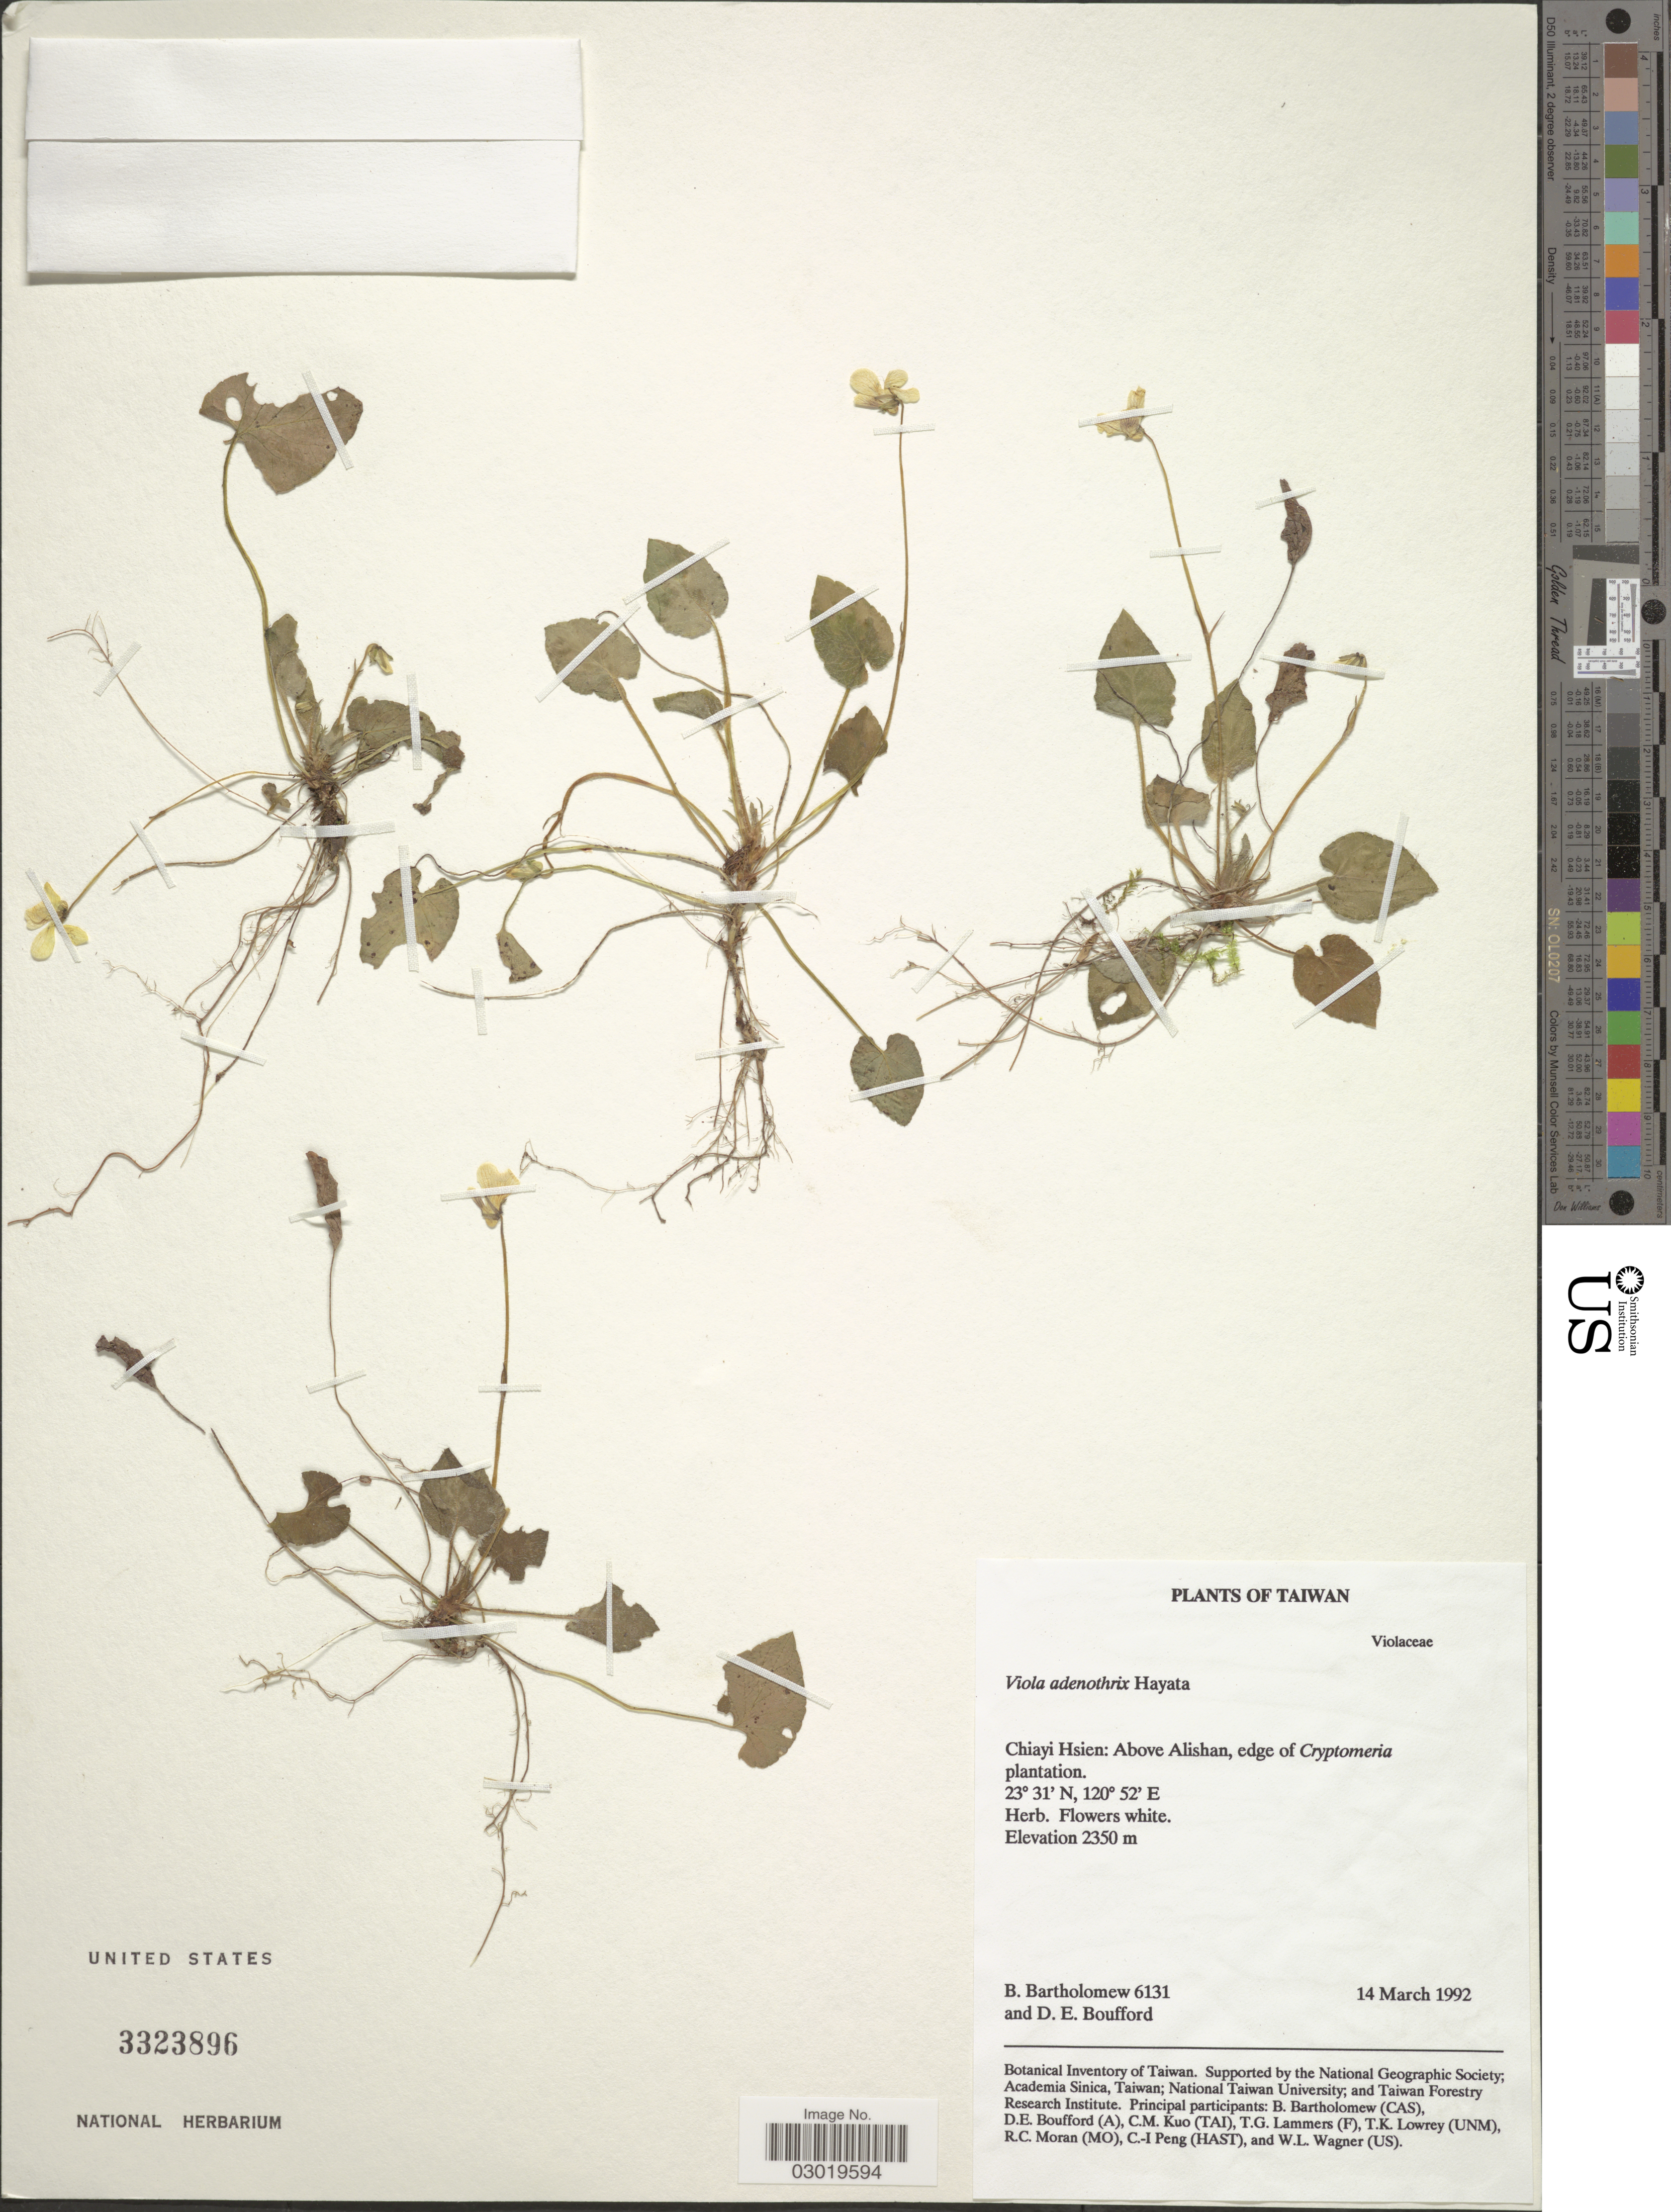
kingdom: Plantae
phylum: Tracheophyta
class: Magnoliopsida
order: Malpighiales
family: Violaceae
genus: Viola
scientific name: Viola adenothrix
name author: Hayata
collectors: B. Bartholomew & D. E. Boufford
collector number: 6131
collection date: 1992-03-14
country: Taiwan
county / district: Chiayi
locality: Chiayi Hsien: Above Alishan, edge of Cryptomeria plantation.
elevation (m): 2350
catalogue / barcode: US 3323896